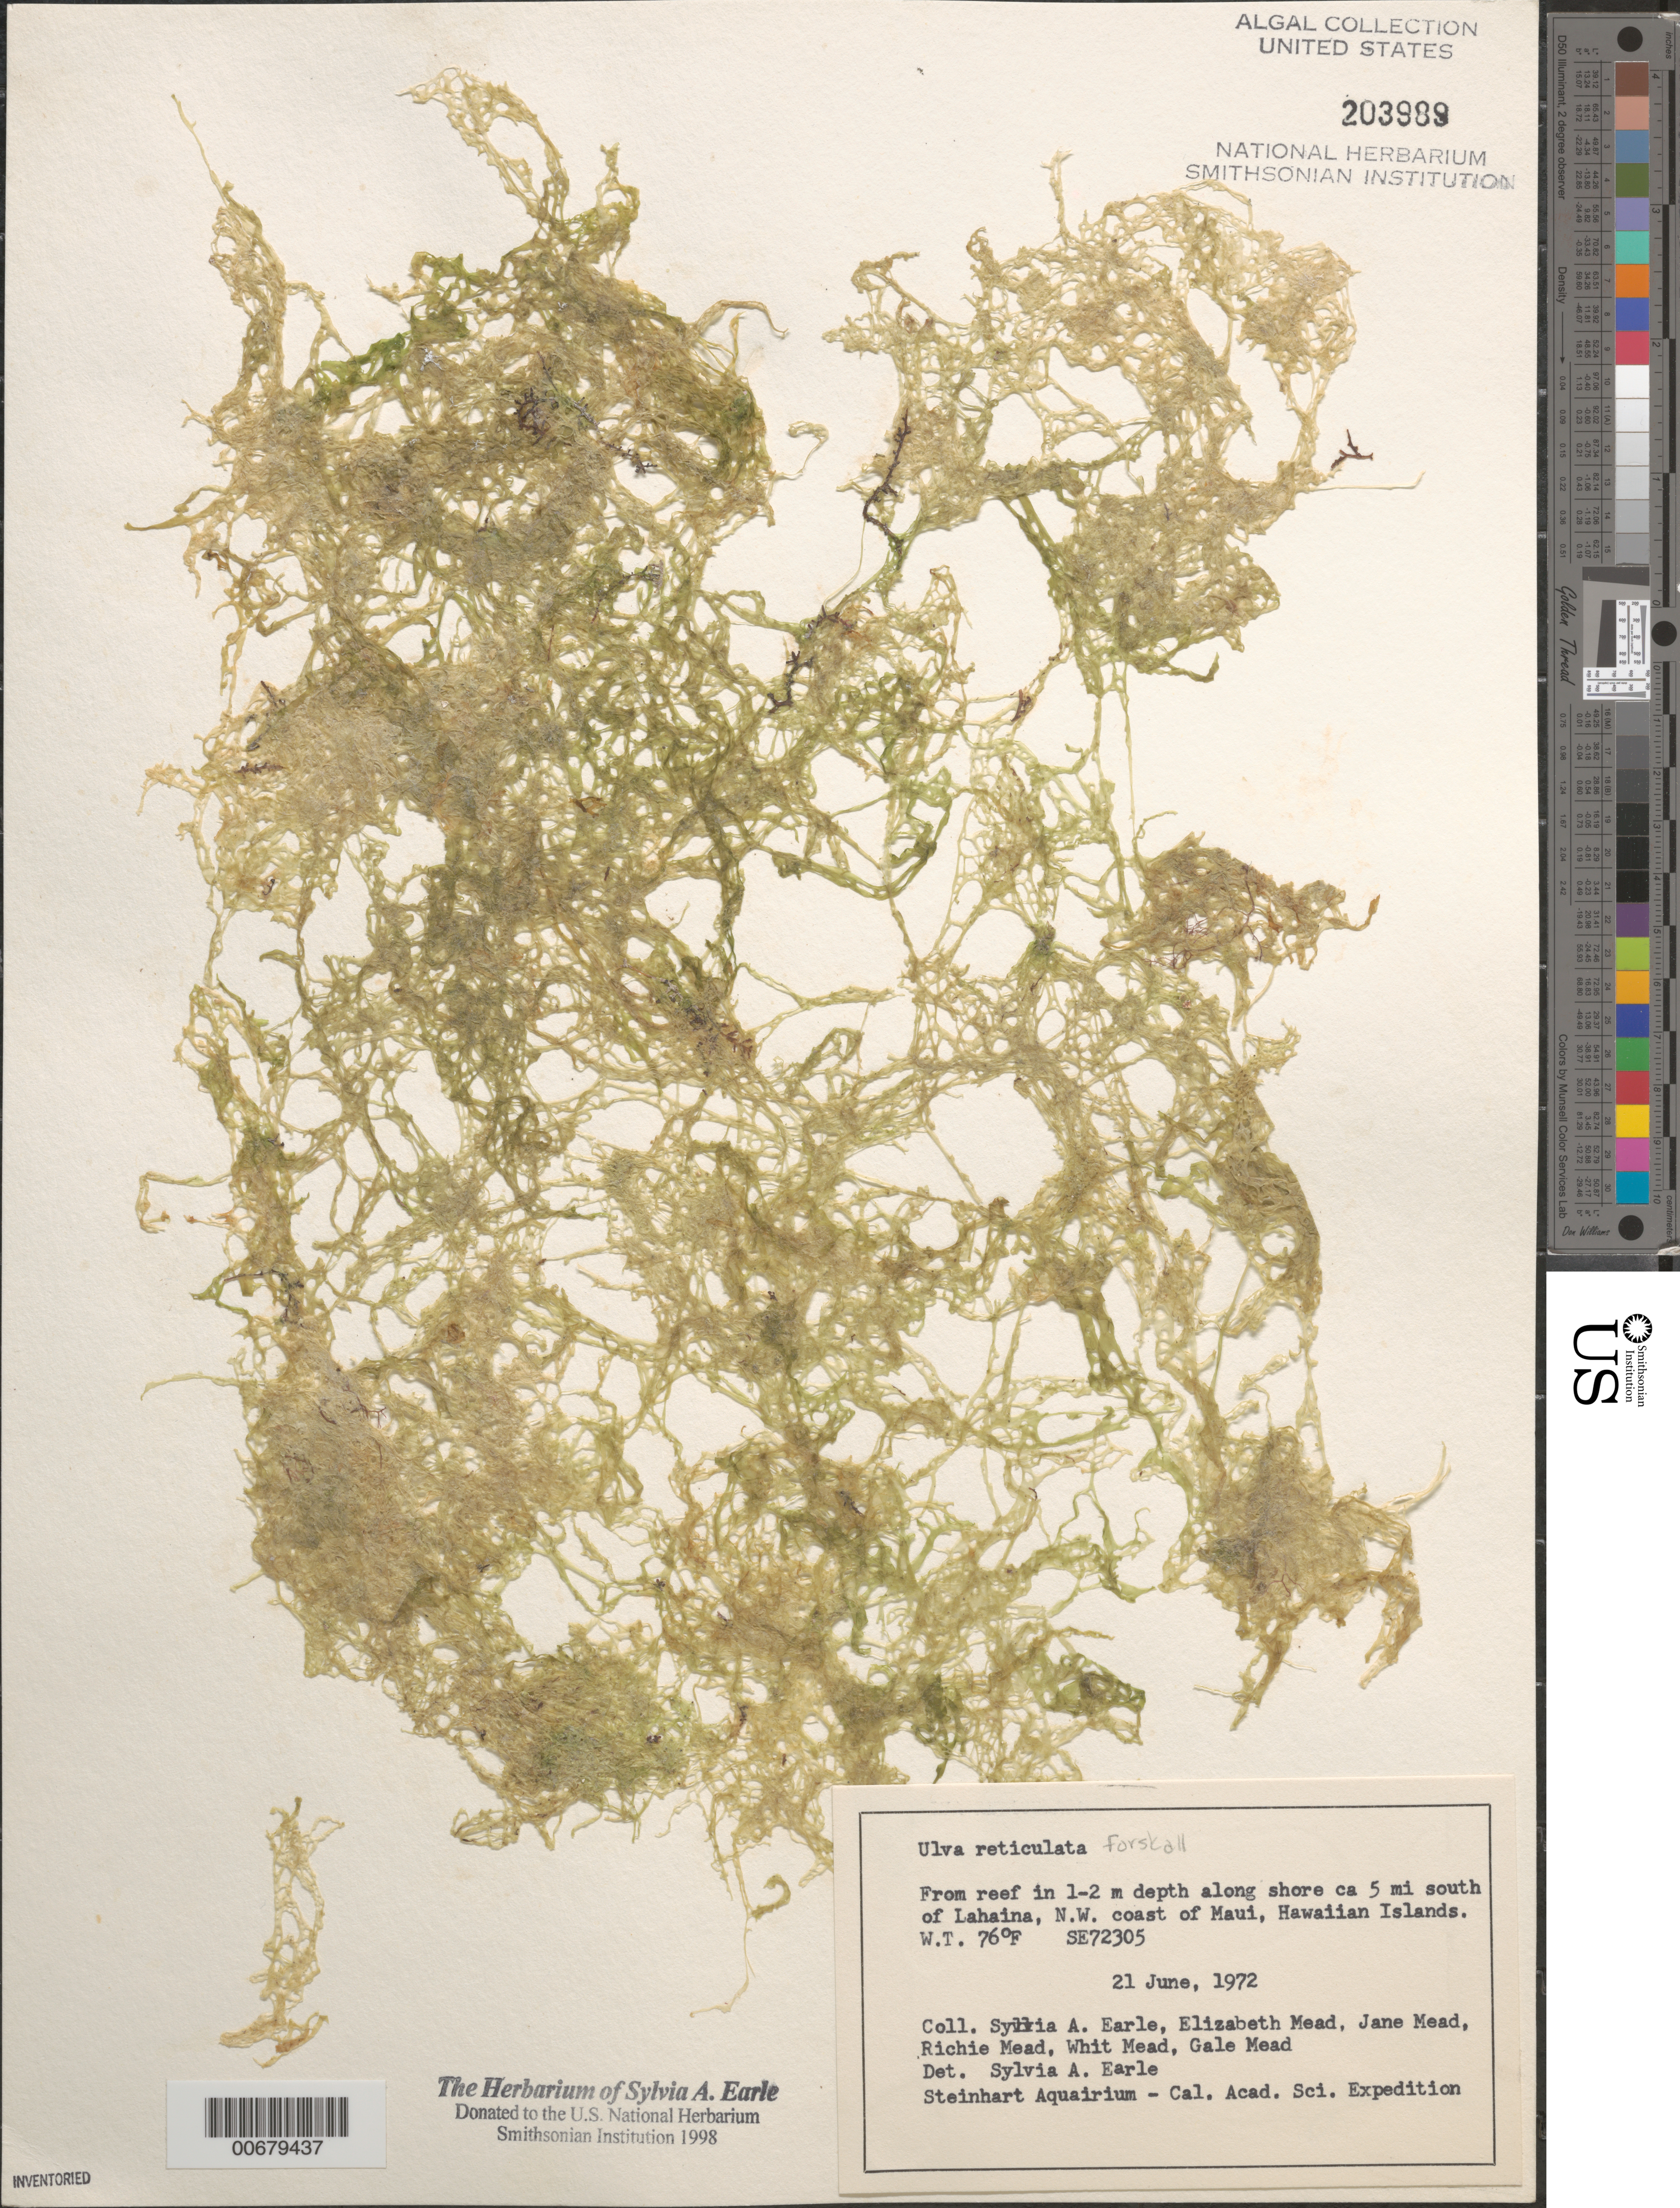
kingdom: Plantae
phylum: Chlorophyta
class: Ulvophyceae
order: Ulvales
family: Ulvaceae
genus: Ulva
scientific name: Ulva reticulata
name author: Forssk.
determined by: Earle, S. A.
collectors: S. A. Earle, J. Mead, E. Mead, R. Mead, W. Mead & G. W. Mead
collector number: SE 72305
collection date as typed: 21 Jun 1972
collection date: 1972-06-21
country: United States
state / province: Hawaii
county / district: Maui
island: Maui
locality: Shore ca. 5 miles south of Lahaina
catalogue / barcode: US 203989